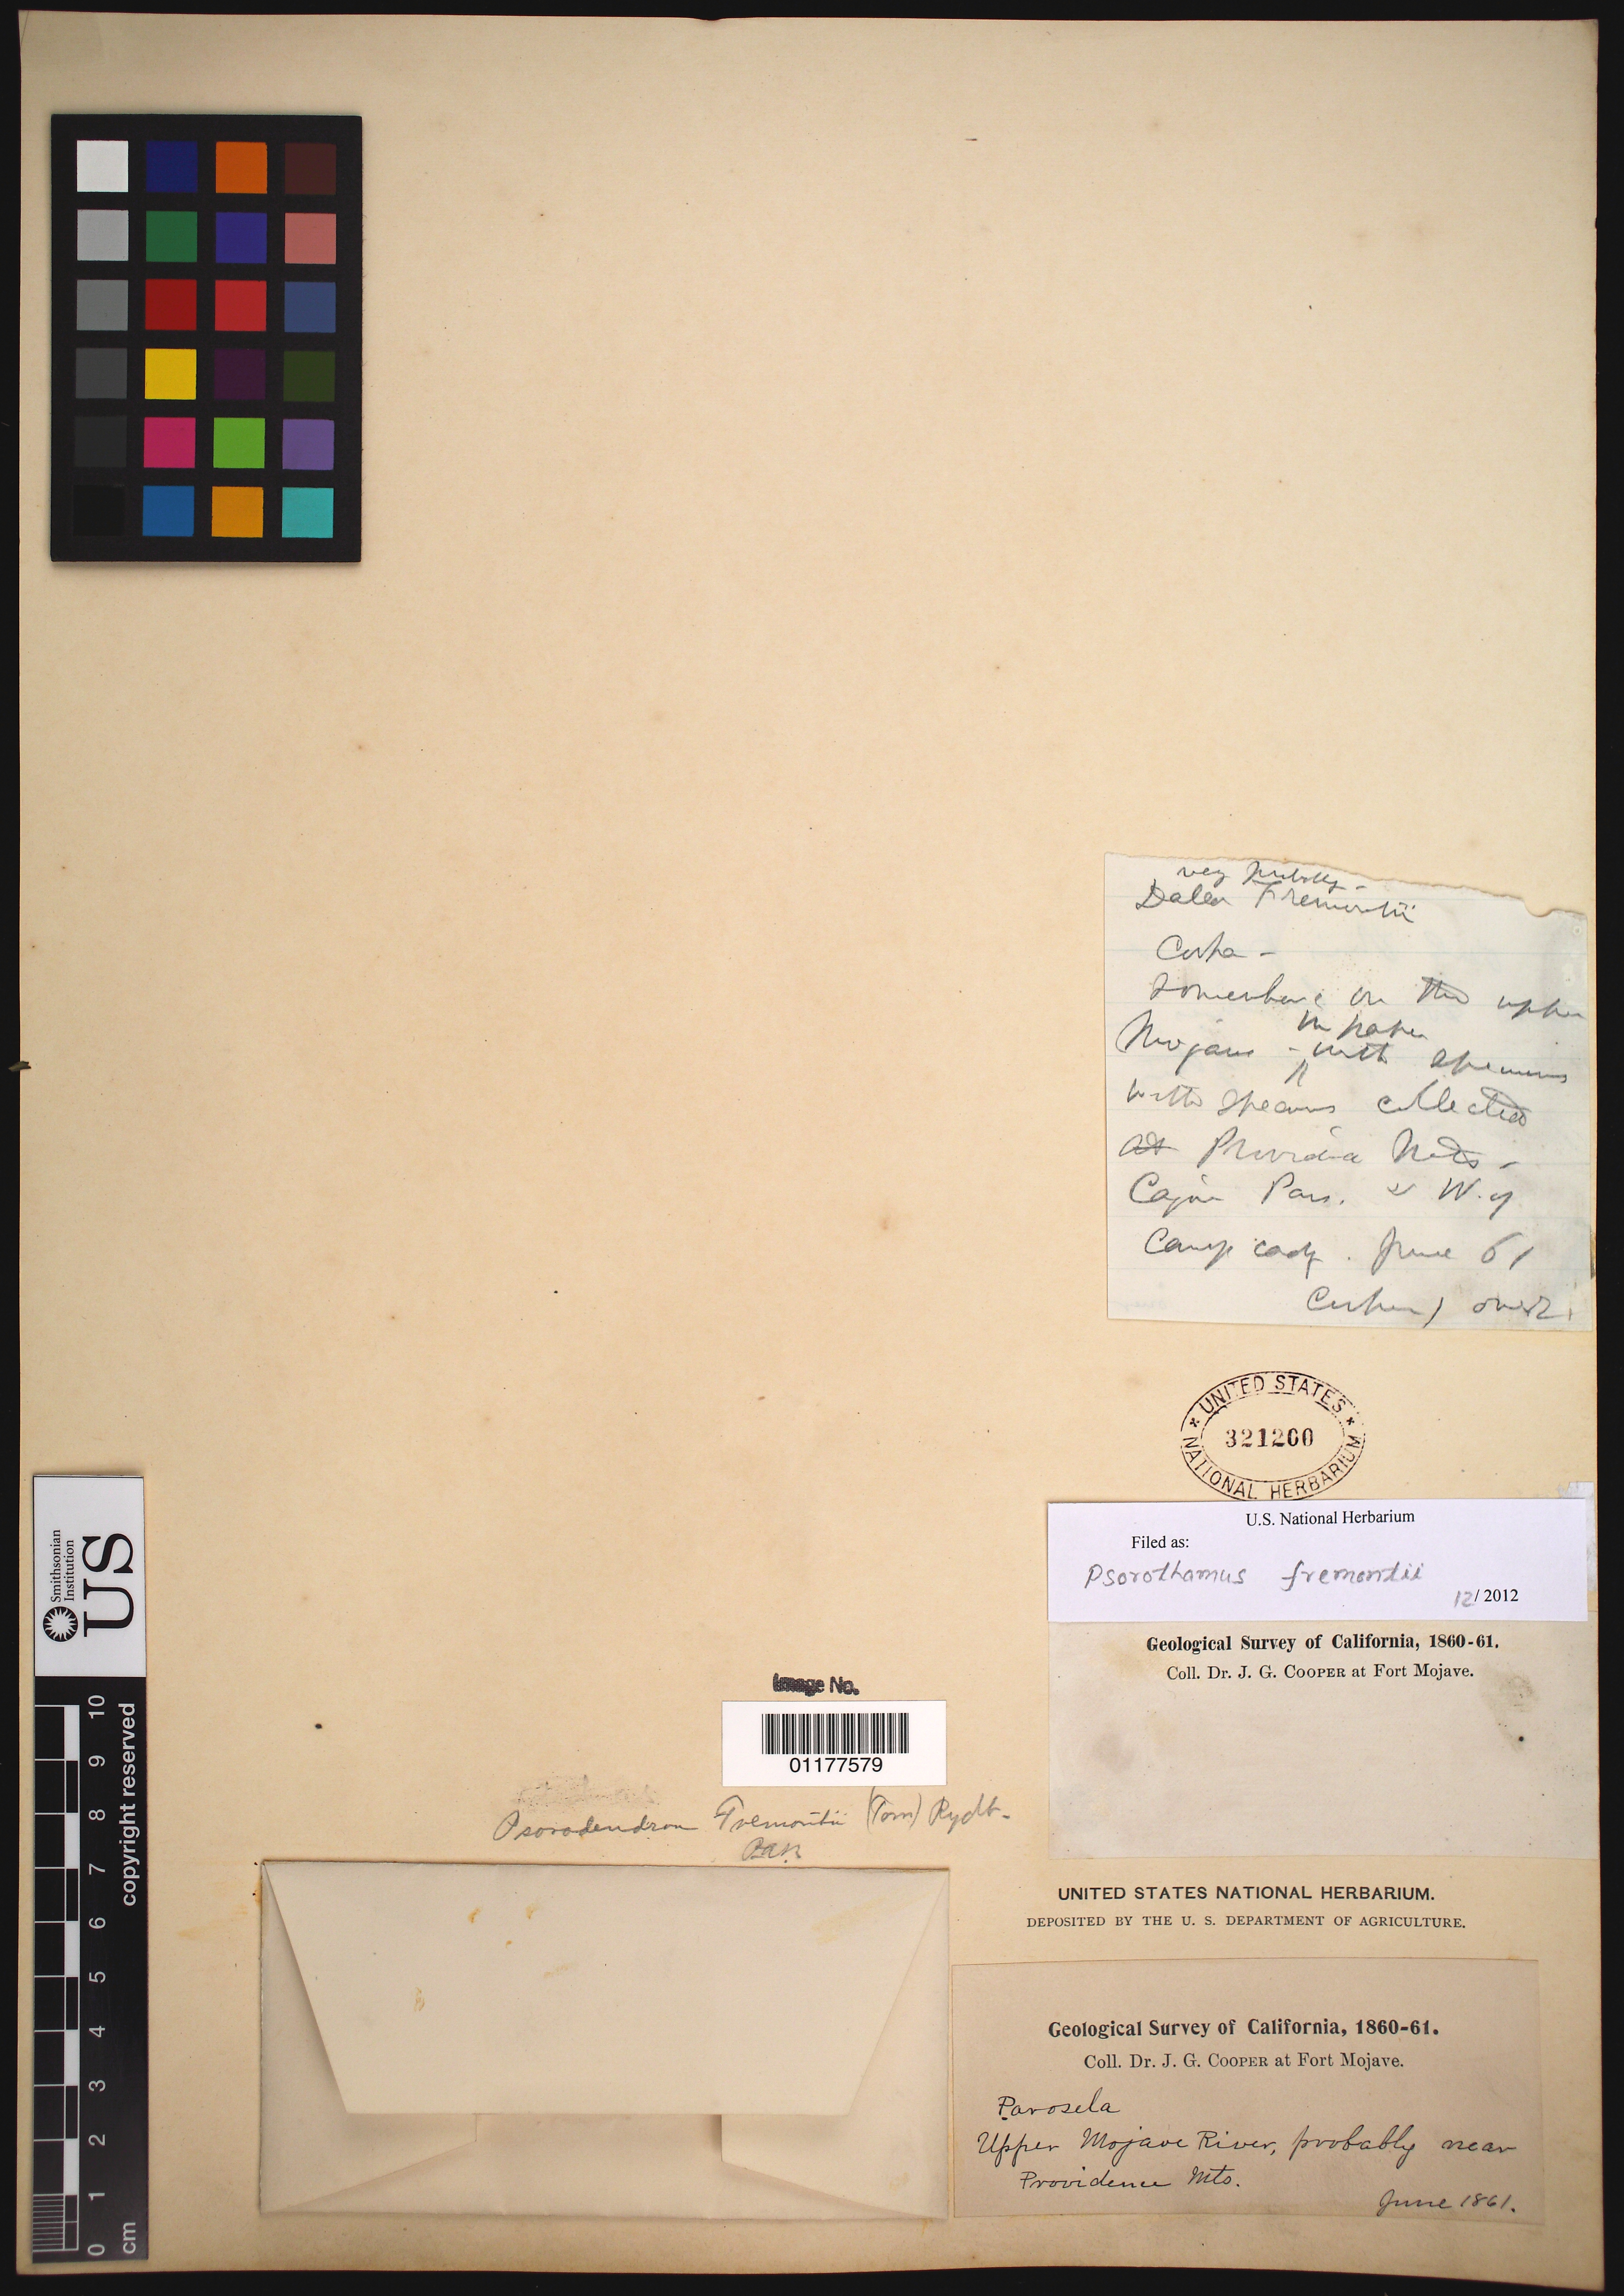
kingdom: Plantae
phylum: Tracheophyta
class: Magnoliopsida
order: Fabales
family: Fabaceae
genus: Psorothamnus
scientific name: Psorothamnus arborescens var. minutifolius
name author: (Parish) Barneby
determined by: Strong, Mark T., (BOT), Smithsonian Institution - National Museum of Natural History (UNITED STATES)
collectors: J. G. Cooper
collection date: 1861-06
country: United States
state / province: California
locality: Upper Mojave River, probably near Providence Mts.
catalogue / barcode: US 321200